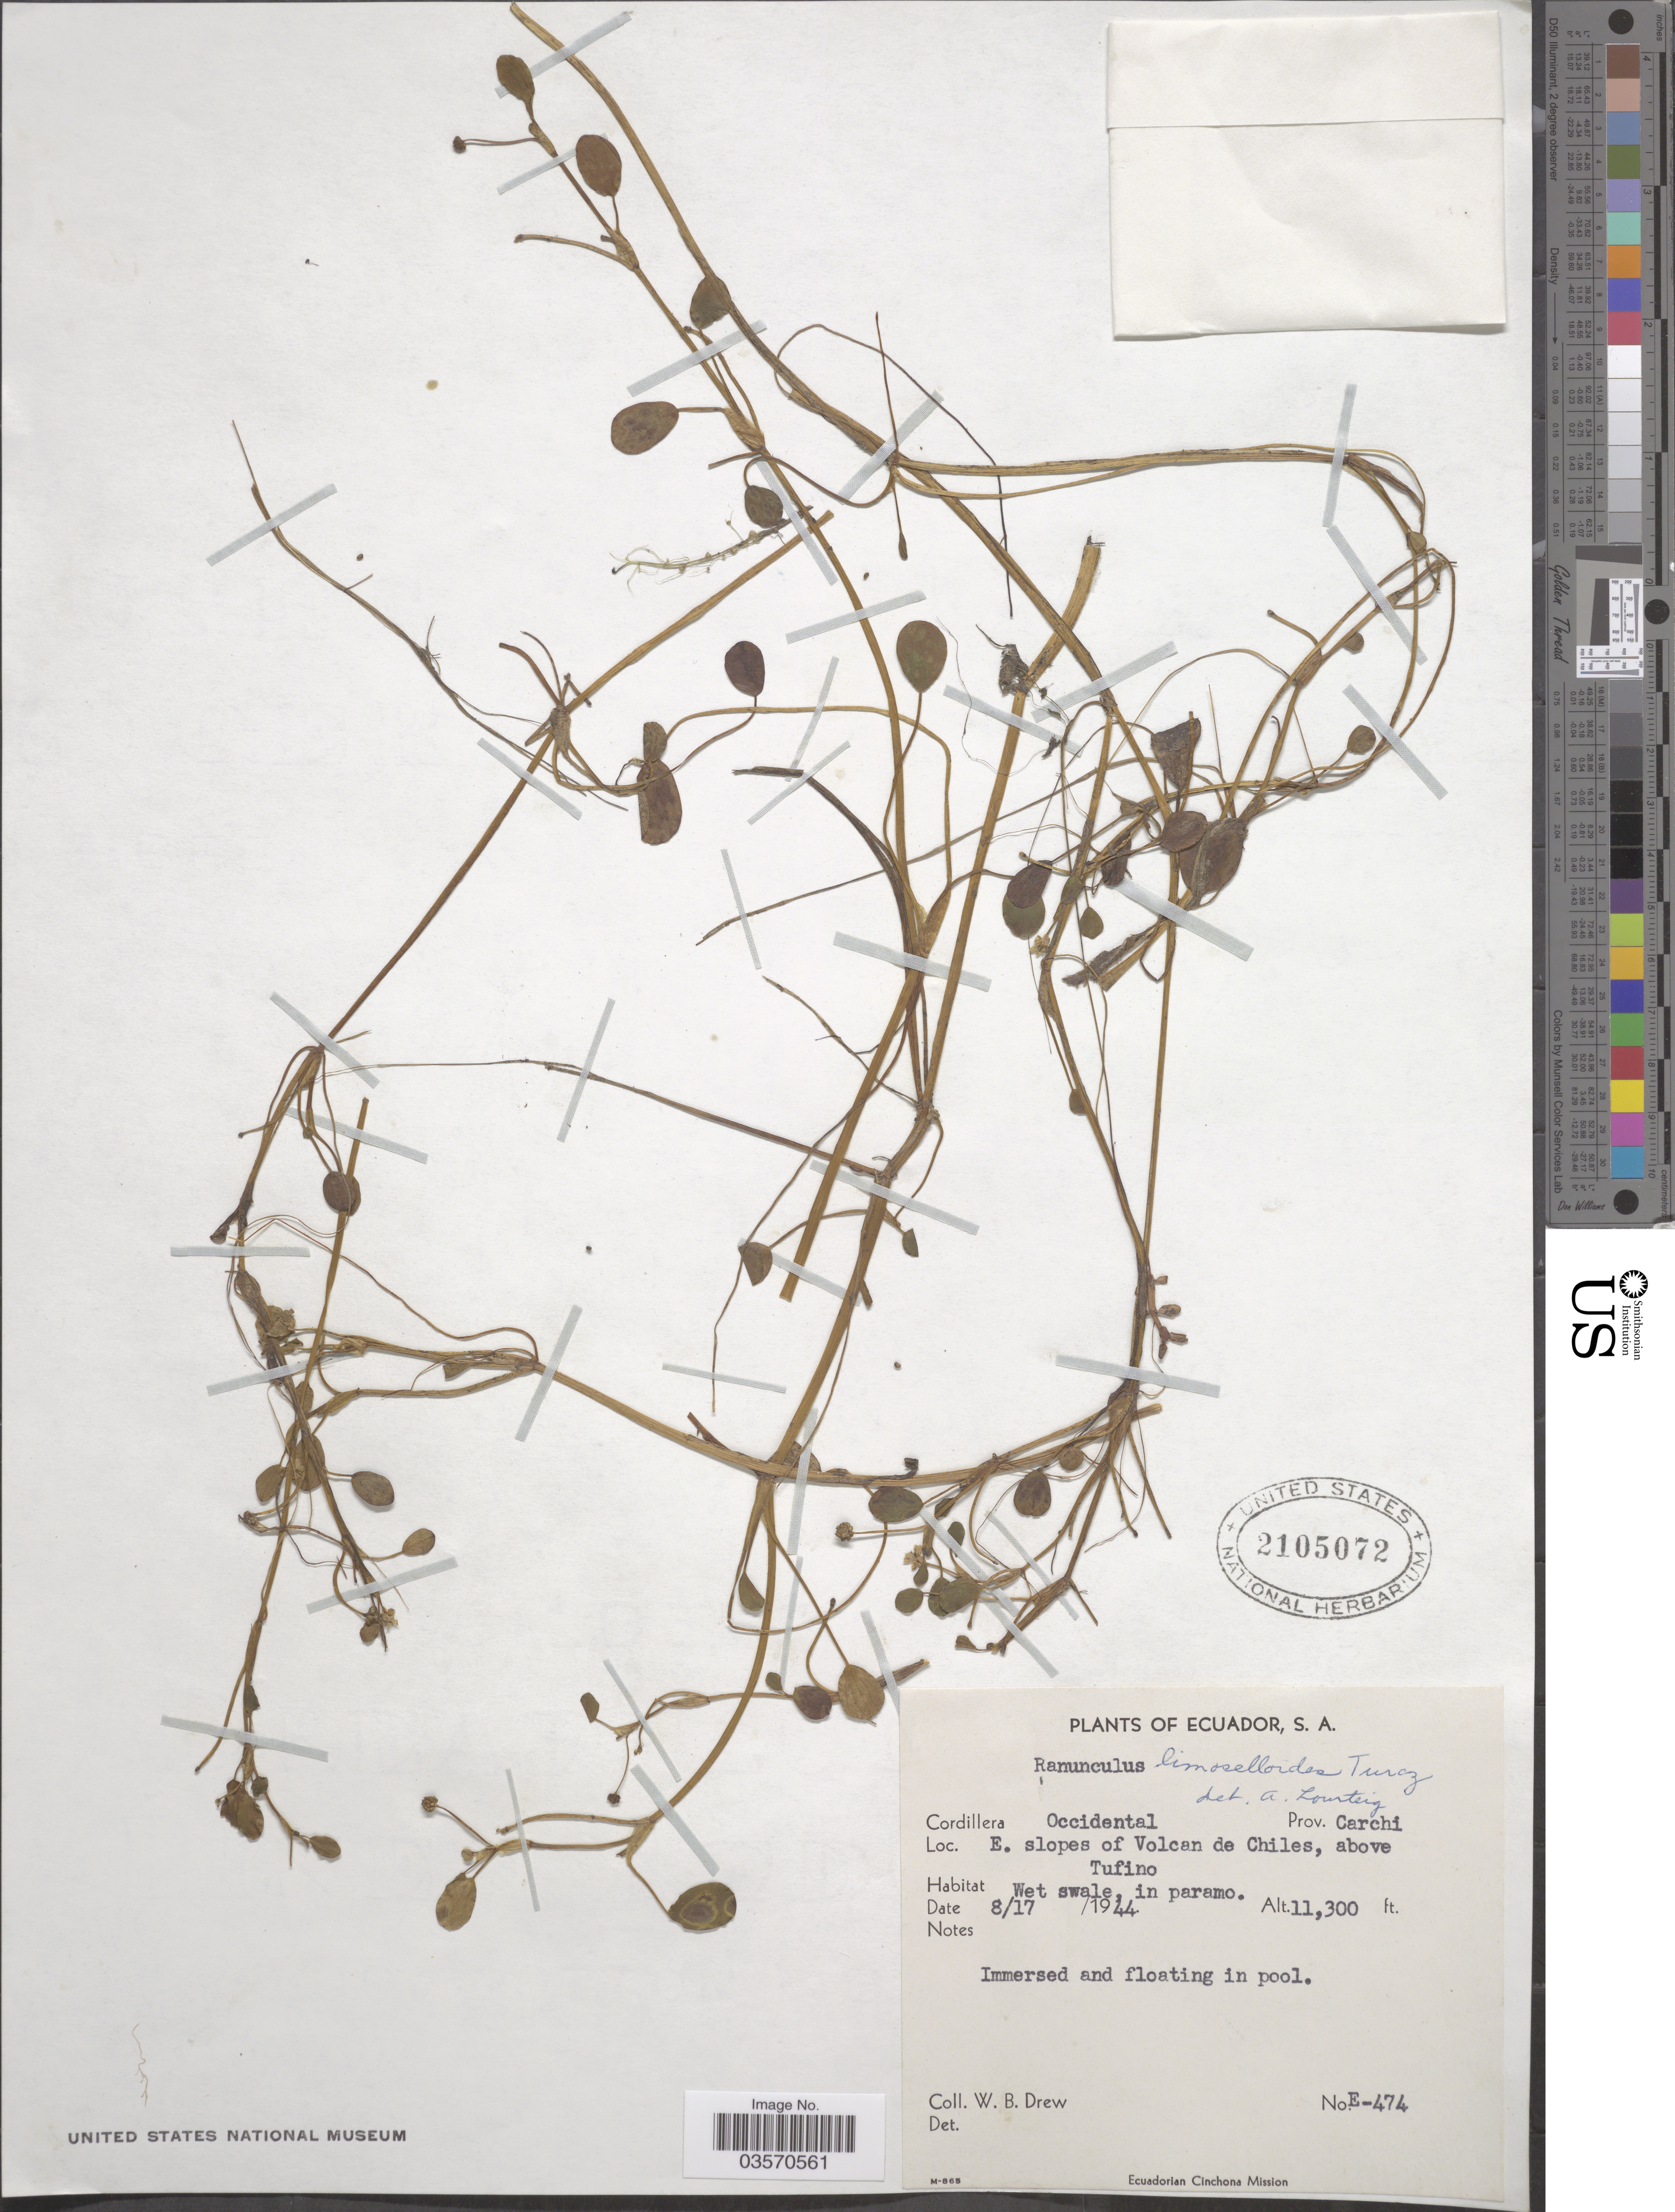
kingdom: Plantae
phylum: Tracheophyta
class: Magnoliopsida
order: Ranunculales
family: Ranunculaceae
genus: Ranunculus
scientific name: Ranunculus limoselloides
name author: Turcz.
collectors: W. B. Drew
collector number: E-474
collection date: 1944-08-17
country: Ecuador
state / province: Carchi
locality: Cordillera Occidental. E. slopes of Volcan de Chiles, above Tufino.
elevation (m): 3444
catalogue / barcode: US 2105072